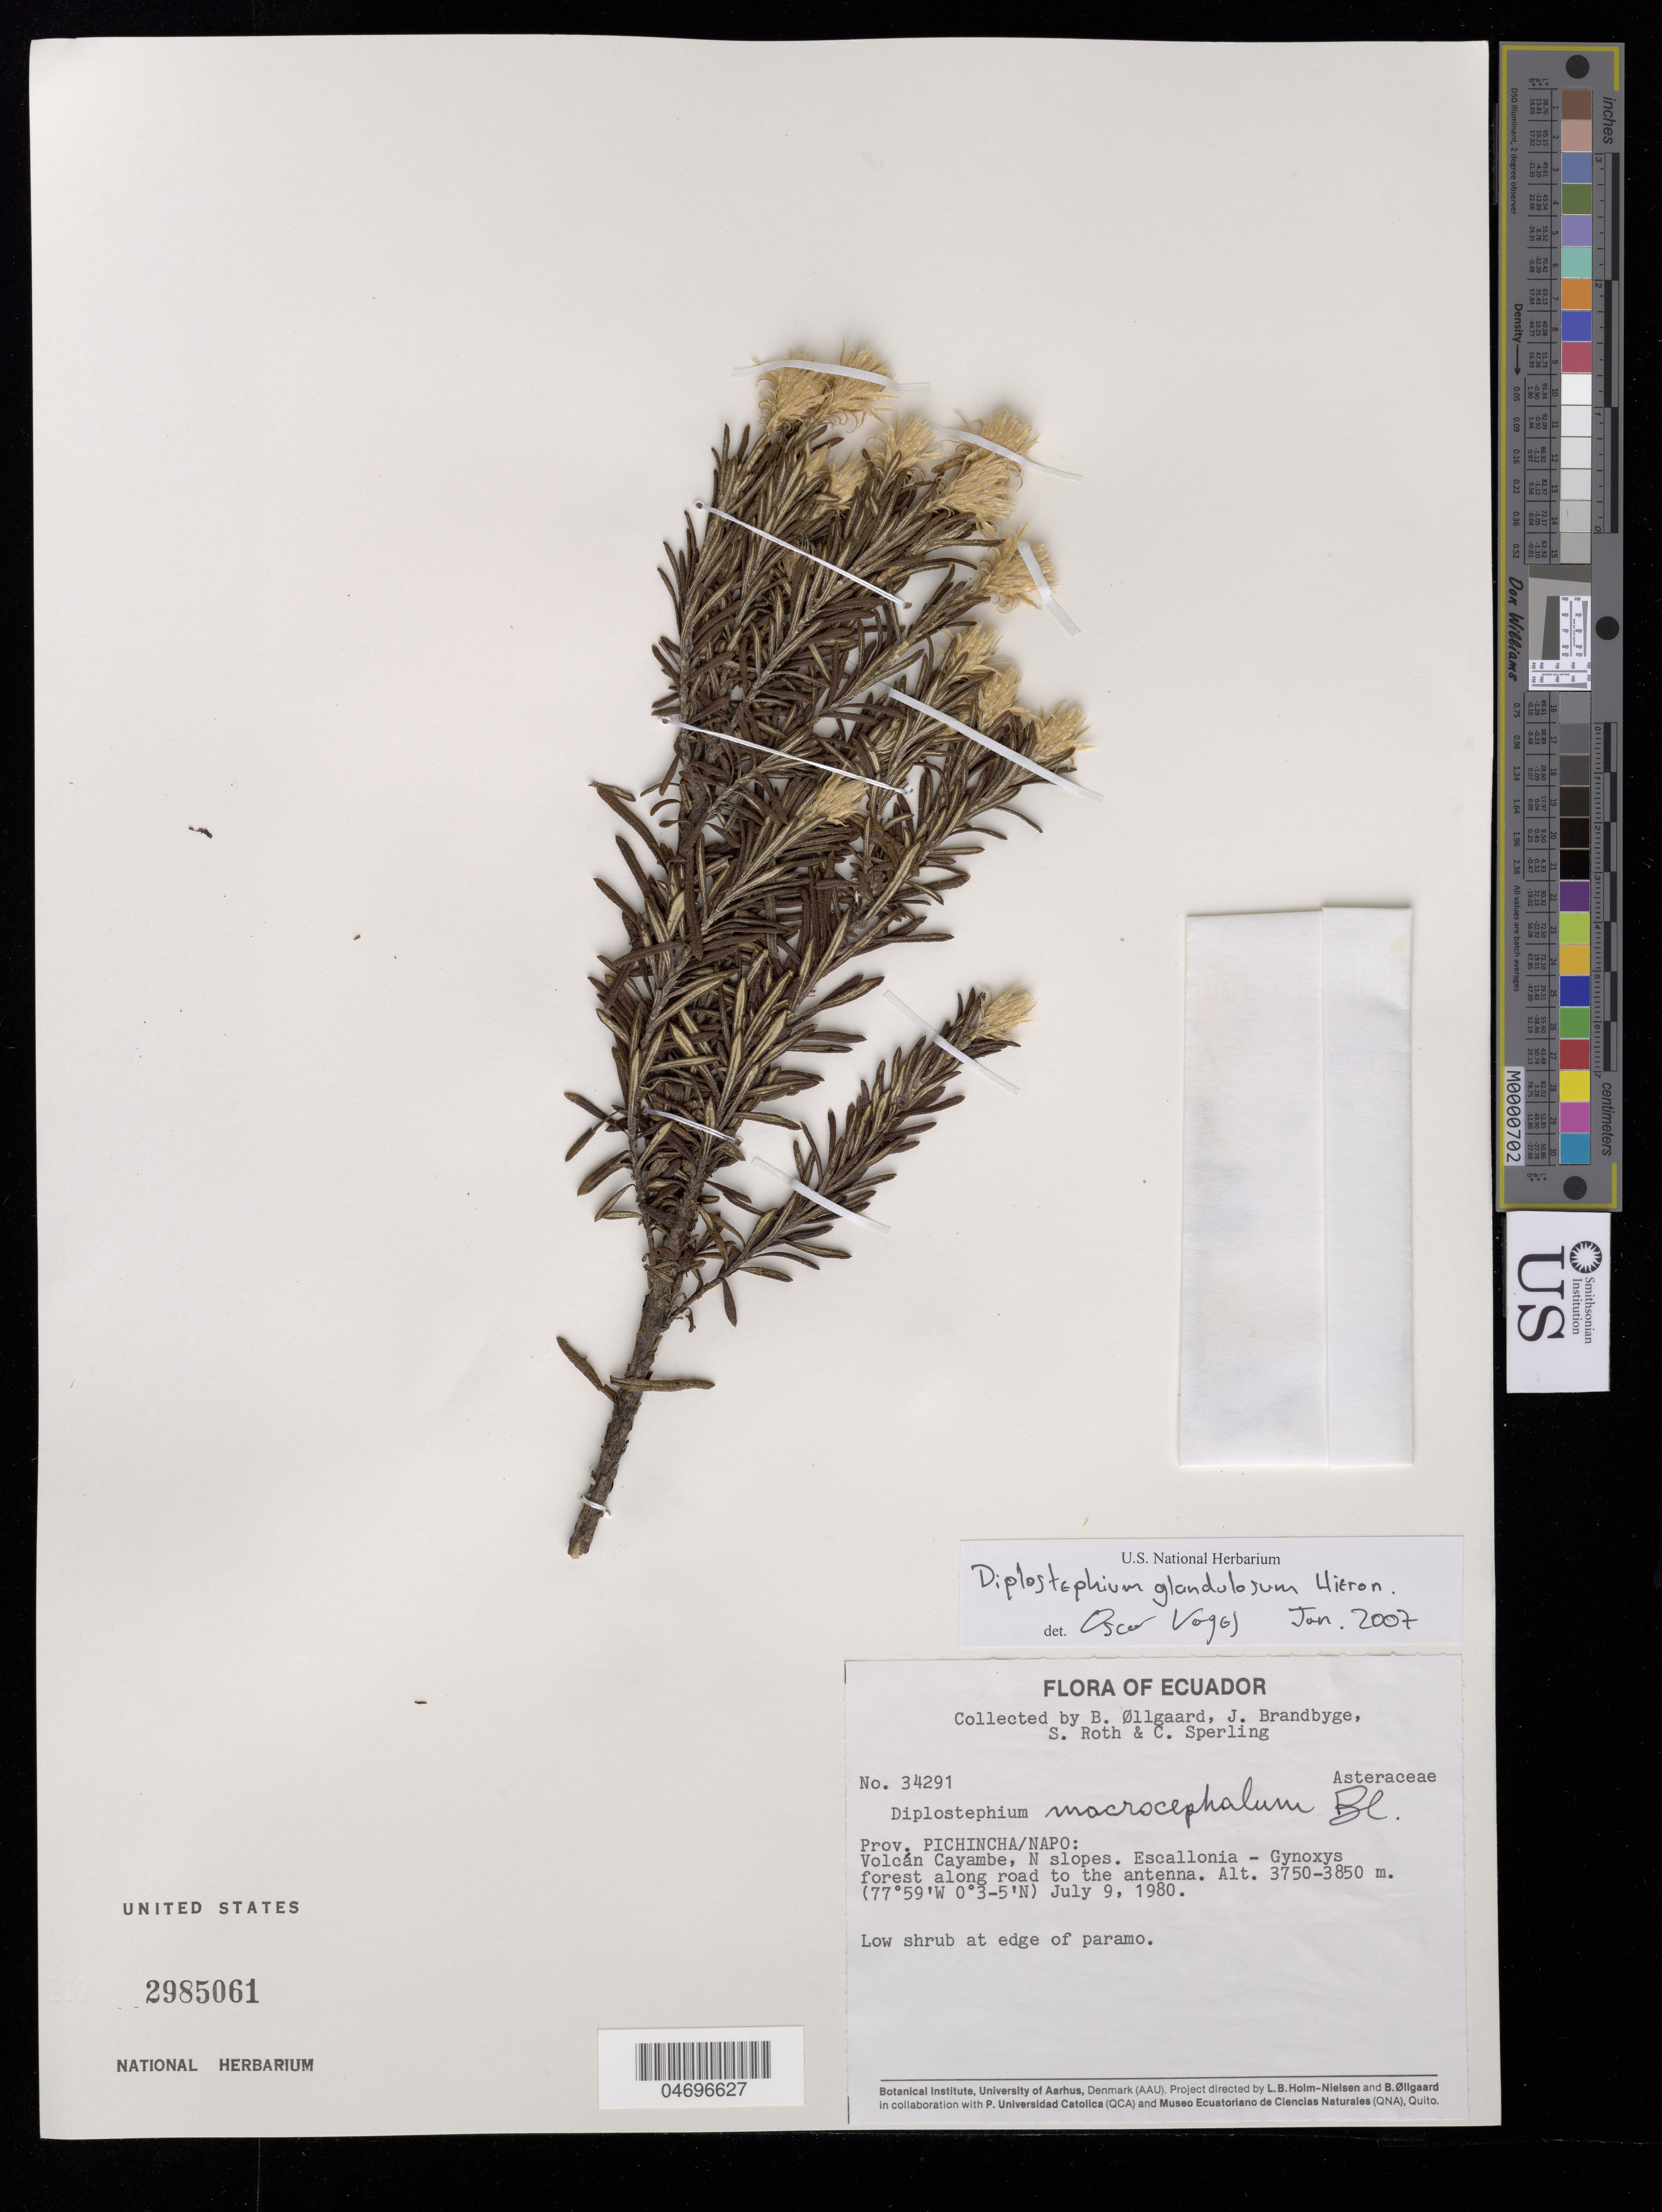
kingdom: Plantae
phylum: Tracheophyta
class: Magnoliopsida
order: Asterales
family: Asteraceae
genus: Diplostephium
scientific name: Diplostephium glandulosum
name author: Hieron.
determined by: Vargas, Oscar M.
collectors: B. Øllgaard, J. Brandbyge, S. Roth & C. Sperling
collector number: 34291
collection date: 1980-07-09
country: Ecuador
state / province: Pichincha / Napo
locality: Prov. Napo/Pichincha: Volcán Cayambe, N slopes. Escallonia - Gynoxys forest along road to the antenna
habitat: At edge of paramo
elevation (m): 3750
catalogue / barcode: US 2985061